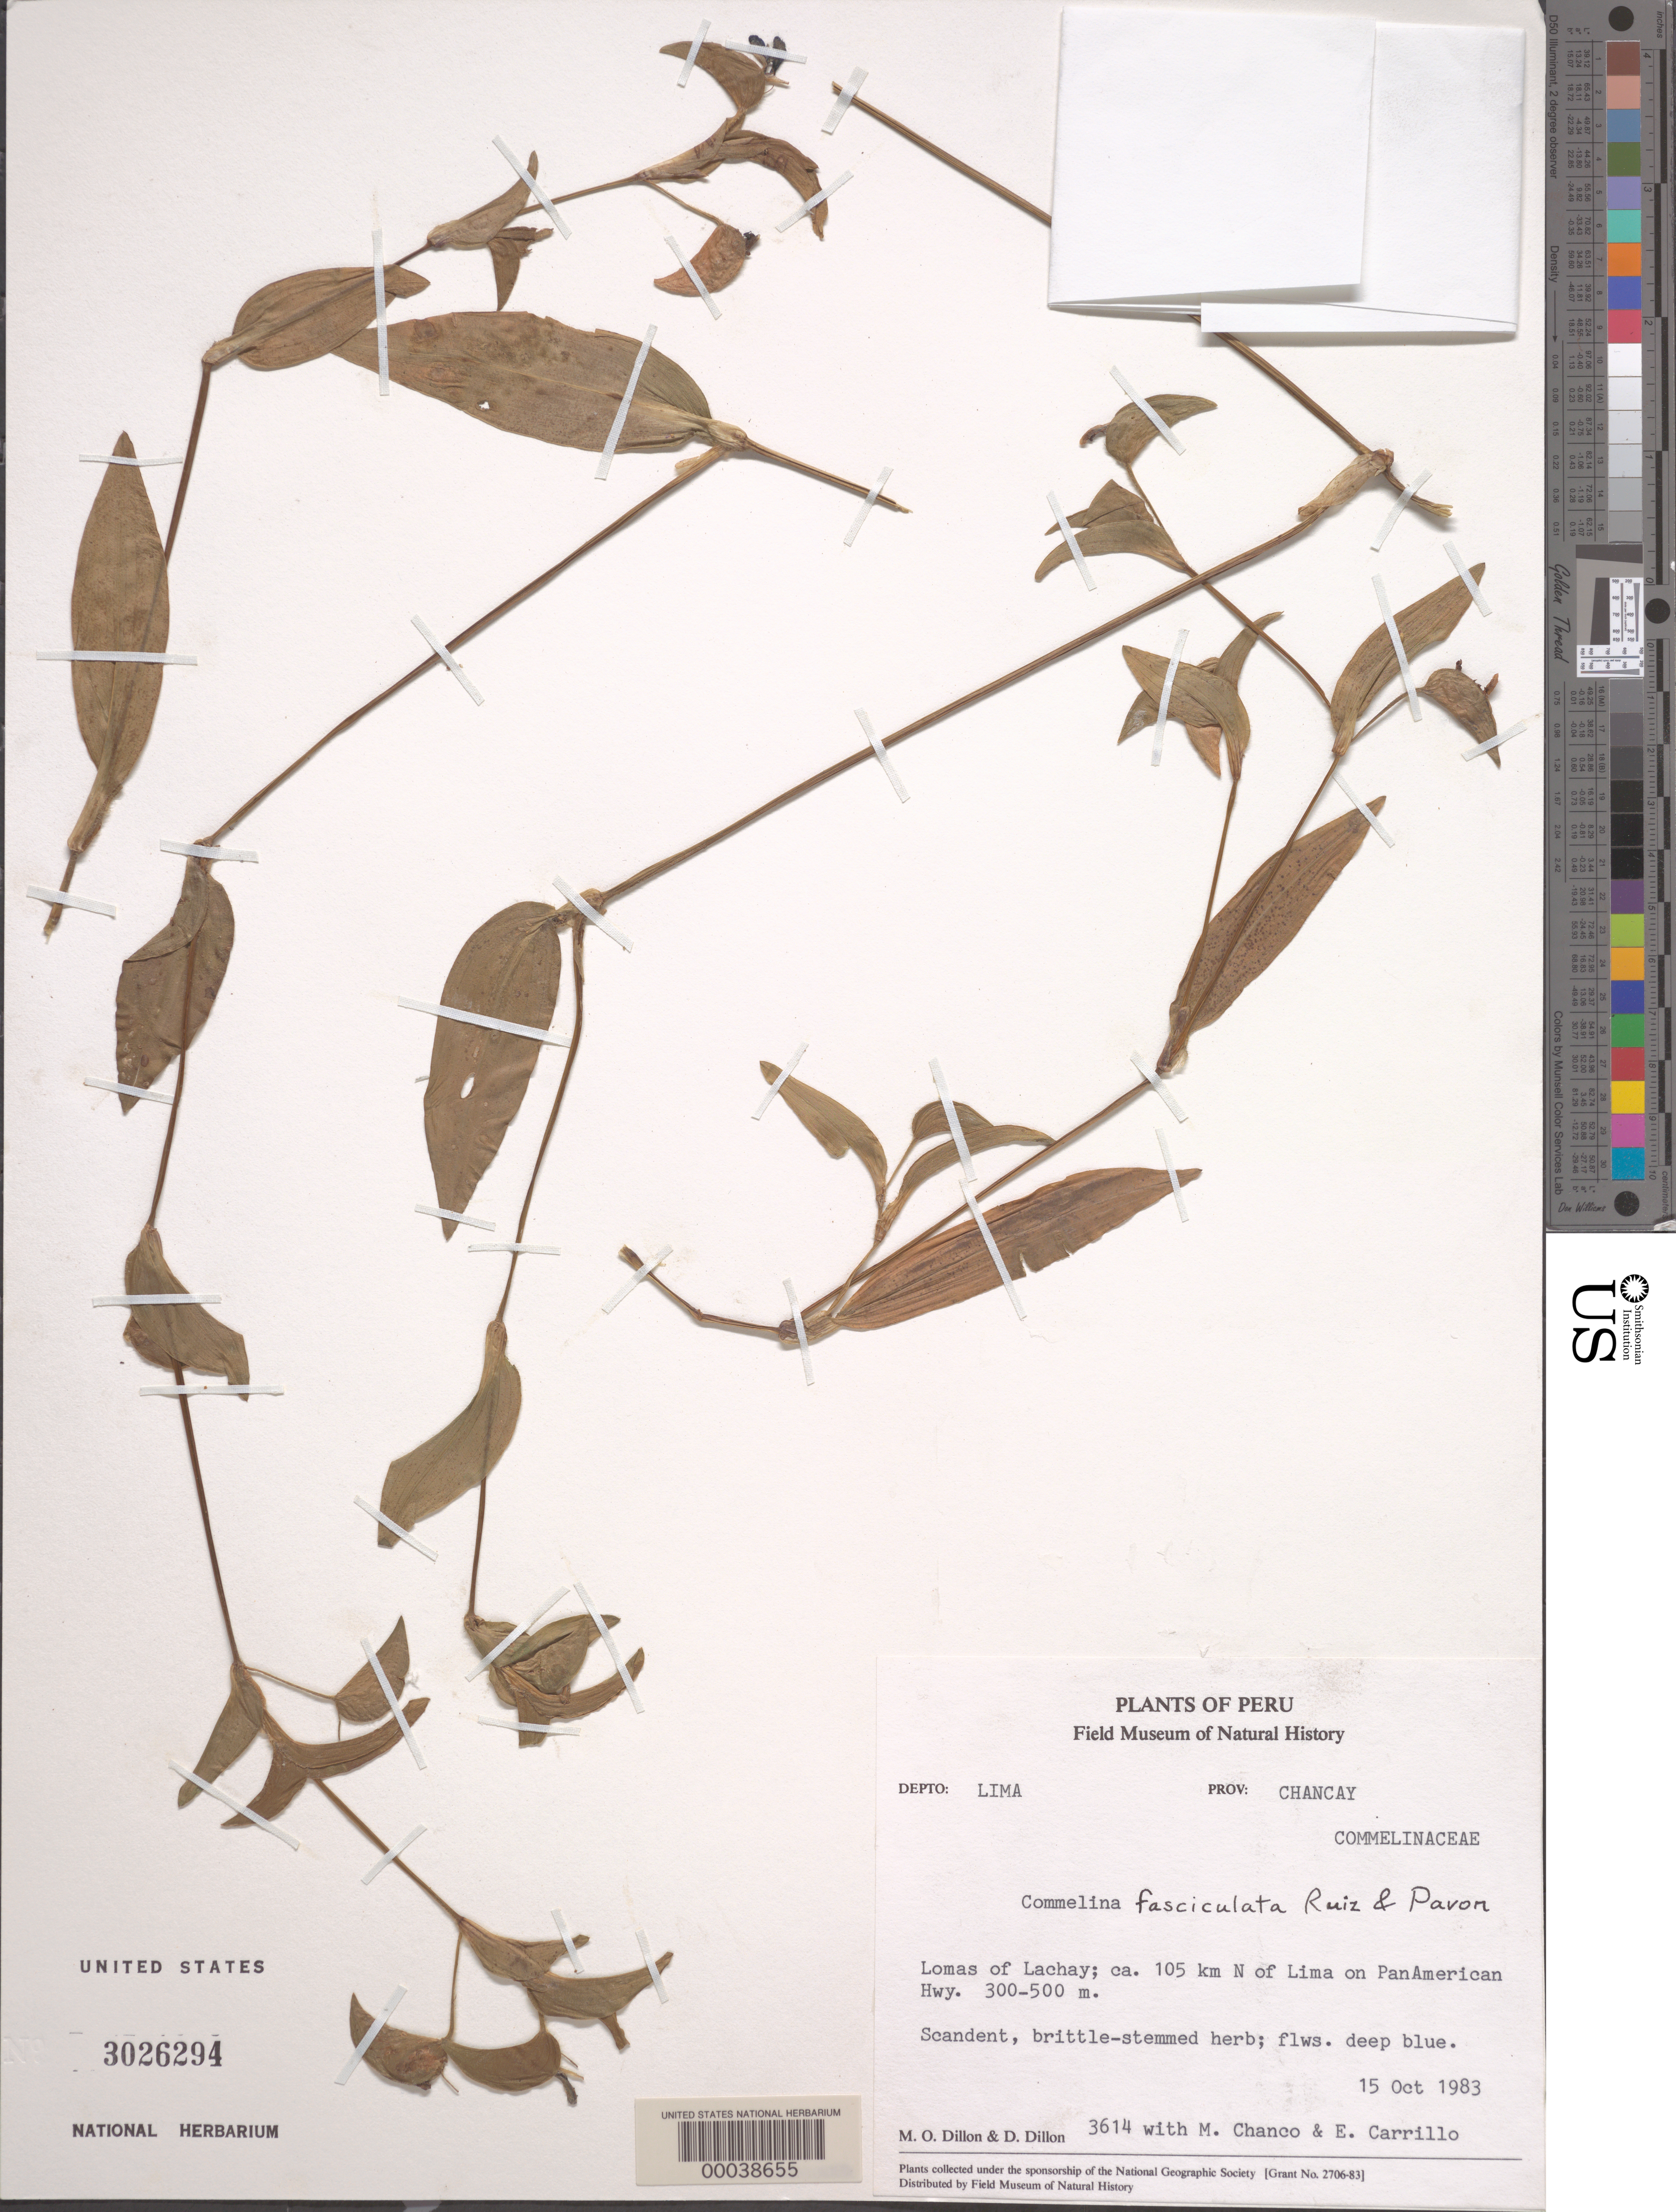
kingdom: Plantae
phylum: Tracheophyta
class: Liliopsida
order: Commelinales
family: Commelinaceae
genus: Commelina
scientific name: Commelina fasciculata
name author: Ruiz & Pav.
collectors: M. O. Dillon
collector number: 3614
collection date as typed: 15 Oct 1983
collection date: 1983-10-15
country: Peru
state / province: Lima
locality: Chancay dist., lomas of lachay, n of lima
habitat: Roadside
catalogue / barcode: US 3026294